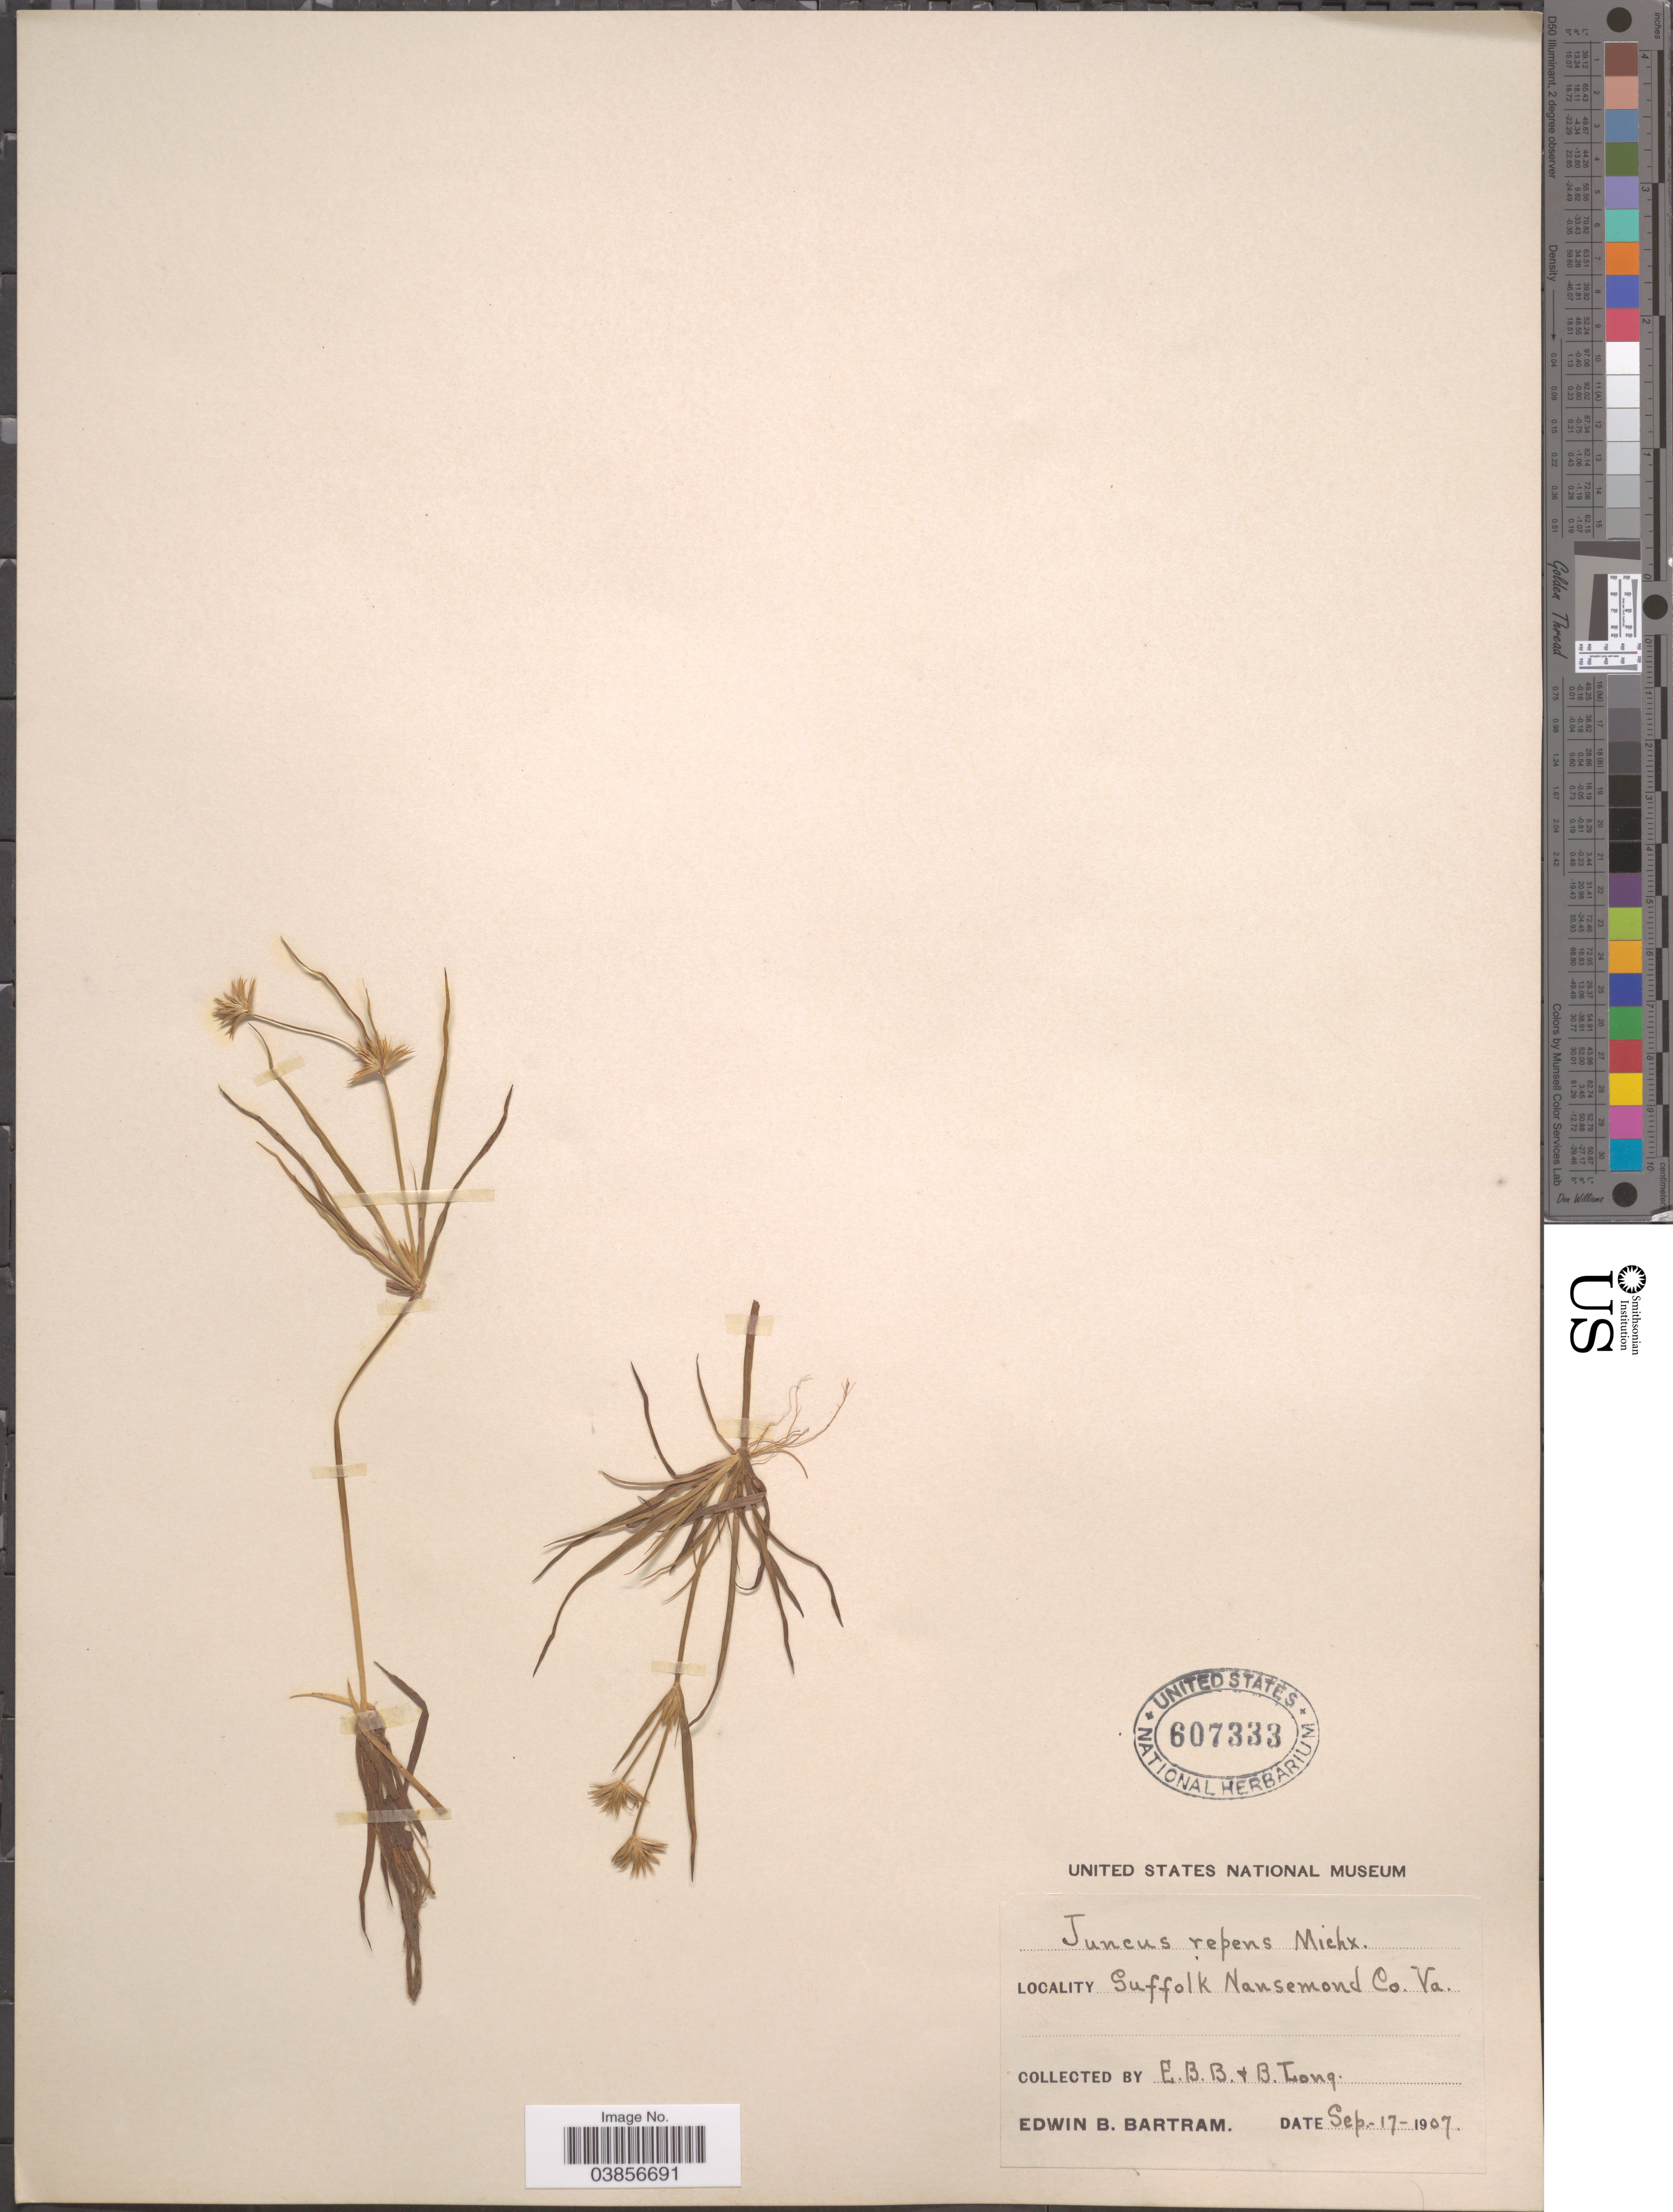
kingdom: Plantae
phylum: Tracheophyta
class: Liliopsida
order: Poales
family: Juncaceae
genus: Juncus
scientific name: Juncus repens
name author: Michx.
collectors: E. B. Bartram & B. Long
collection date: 1907-09-17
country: United States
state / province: Virginia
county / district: City of Suffolk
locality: Suffolk Nansemond (=historic county name) Co.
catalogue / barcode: US 607333